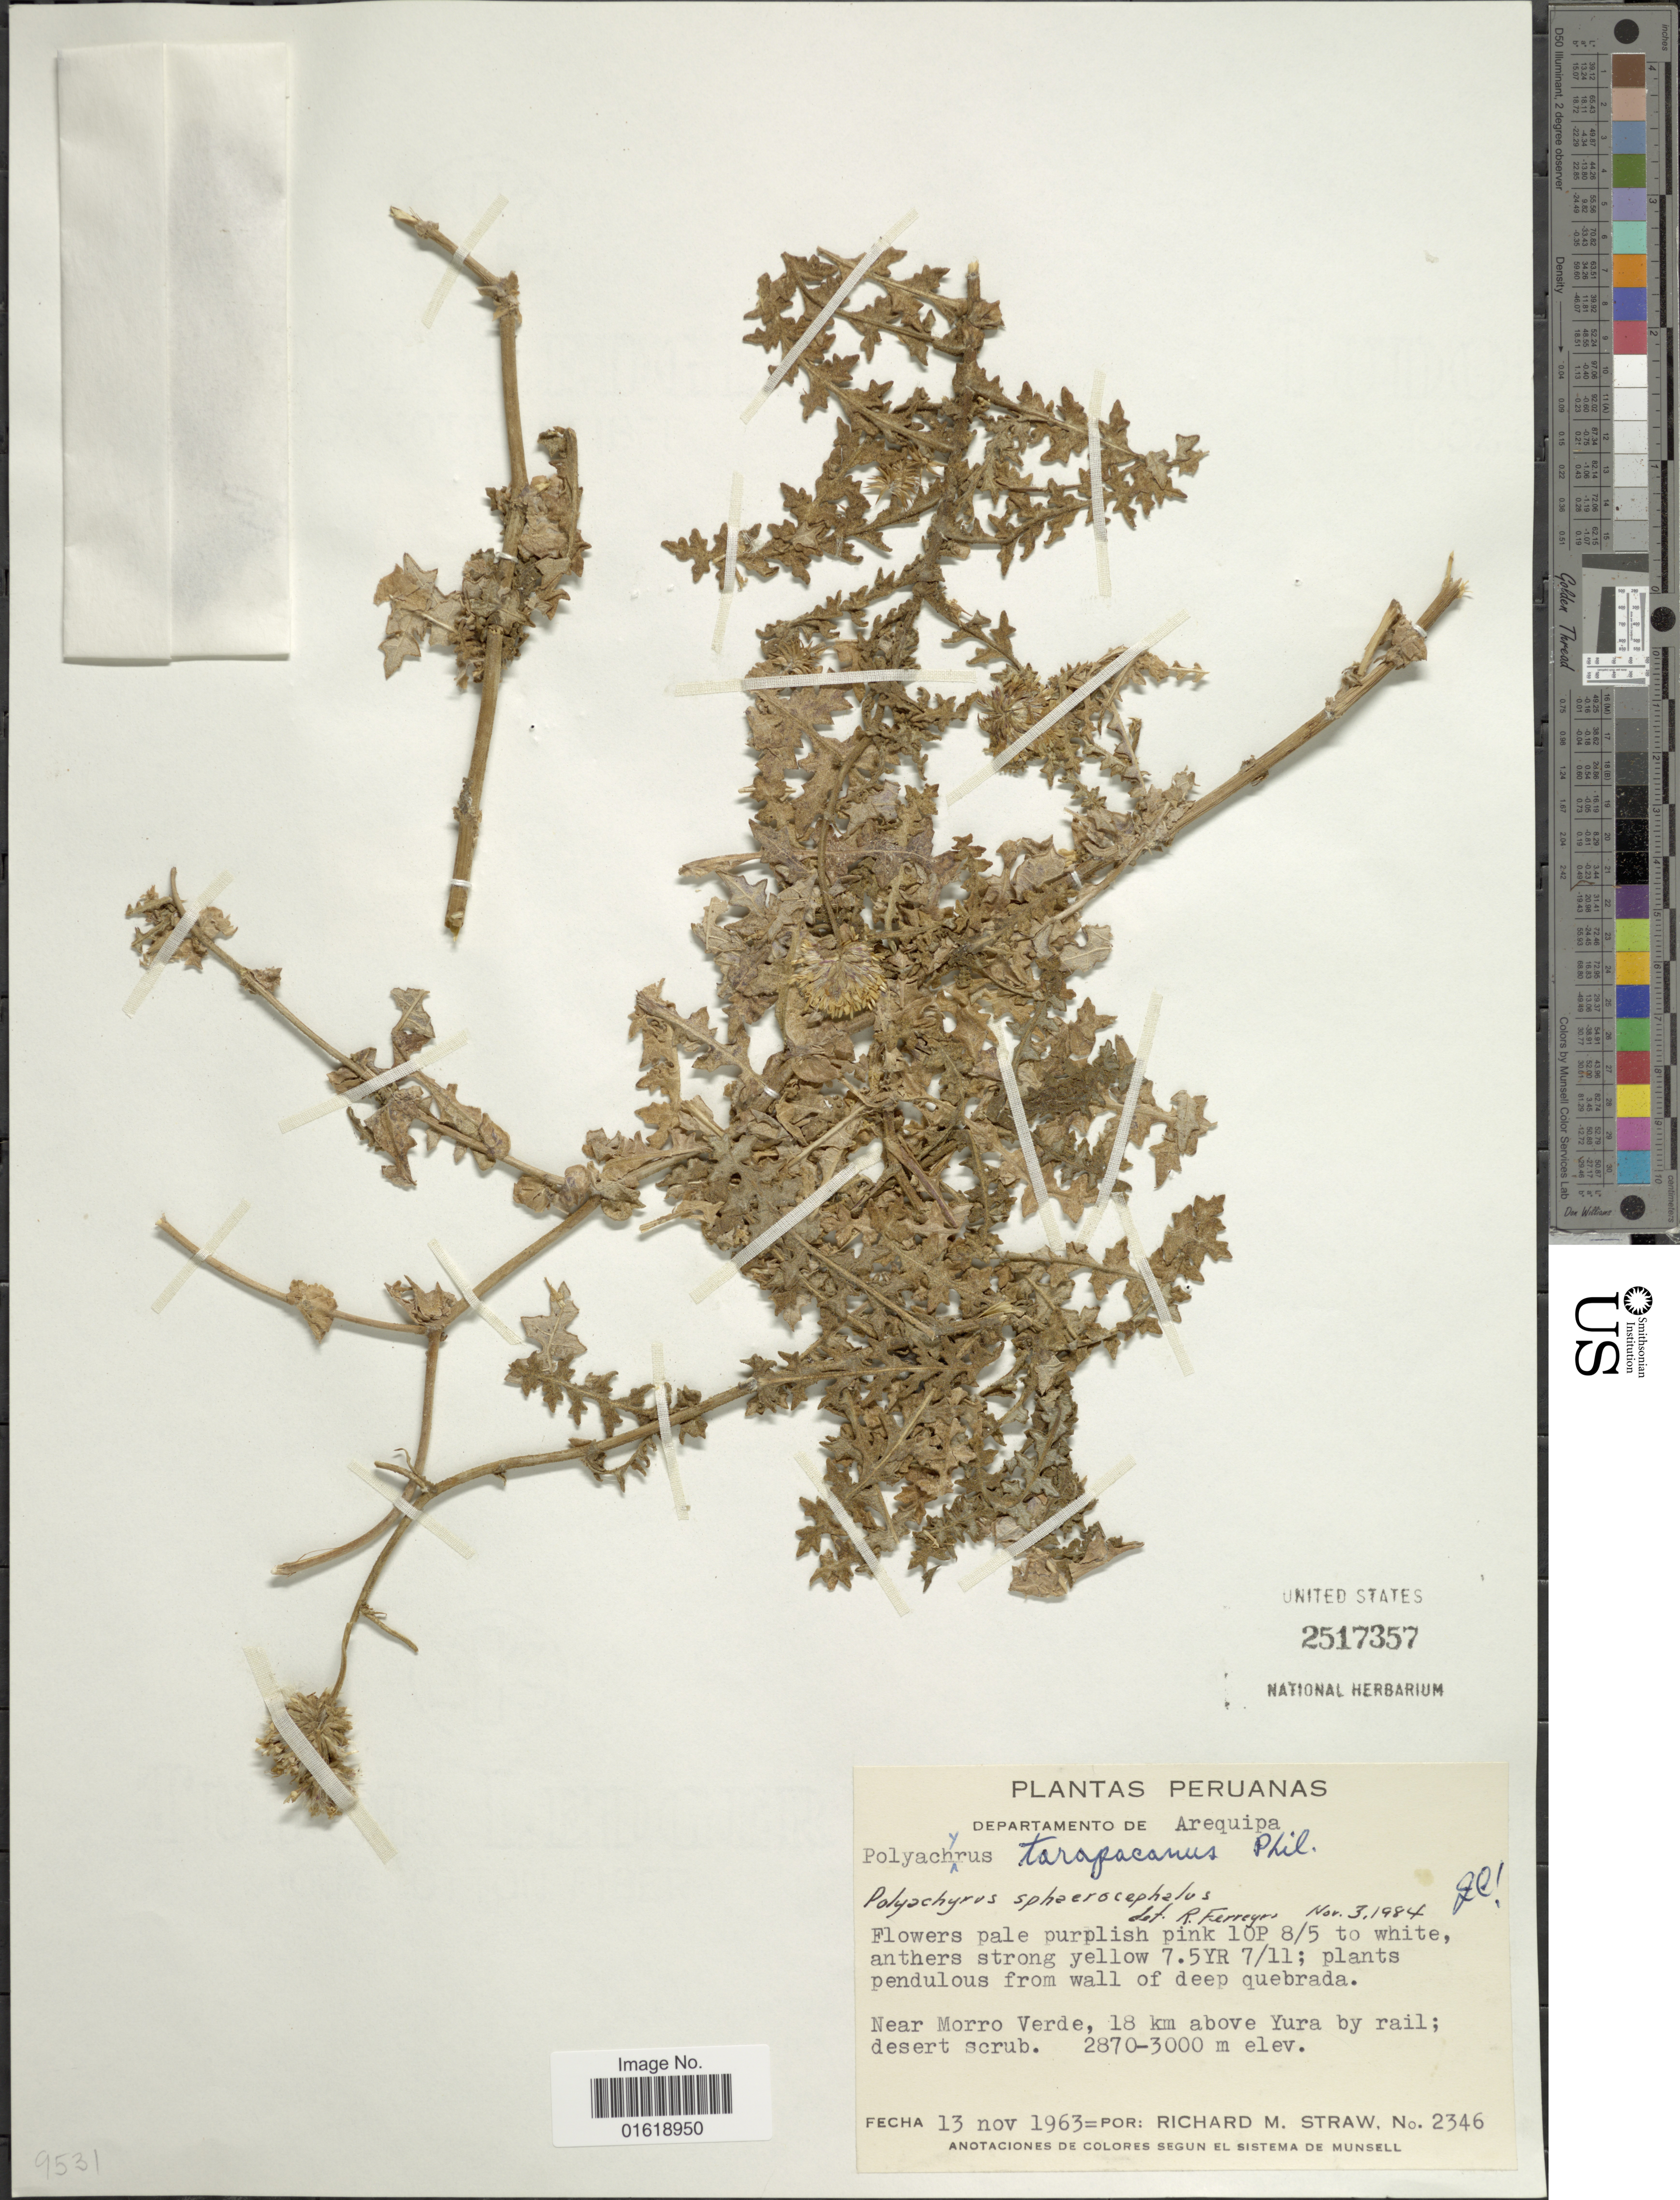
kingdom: Plantae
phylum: Tracheophyta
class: Magnoliopsida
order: Asterales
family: Asteraceae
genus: Polyachyrus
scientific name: Polyachyrus sphaerocephalus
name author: D. Don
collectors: R. M. Straw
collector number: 2346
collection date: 1963-11-23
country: Peru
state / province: Arequipa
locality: Departamento de Arequipa. Near Morro Verde, 18 km above Yura by rail.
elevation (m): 2870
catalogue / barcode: US 2517357